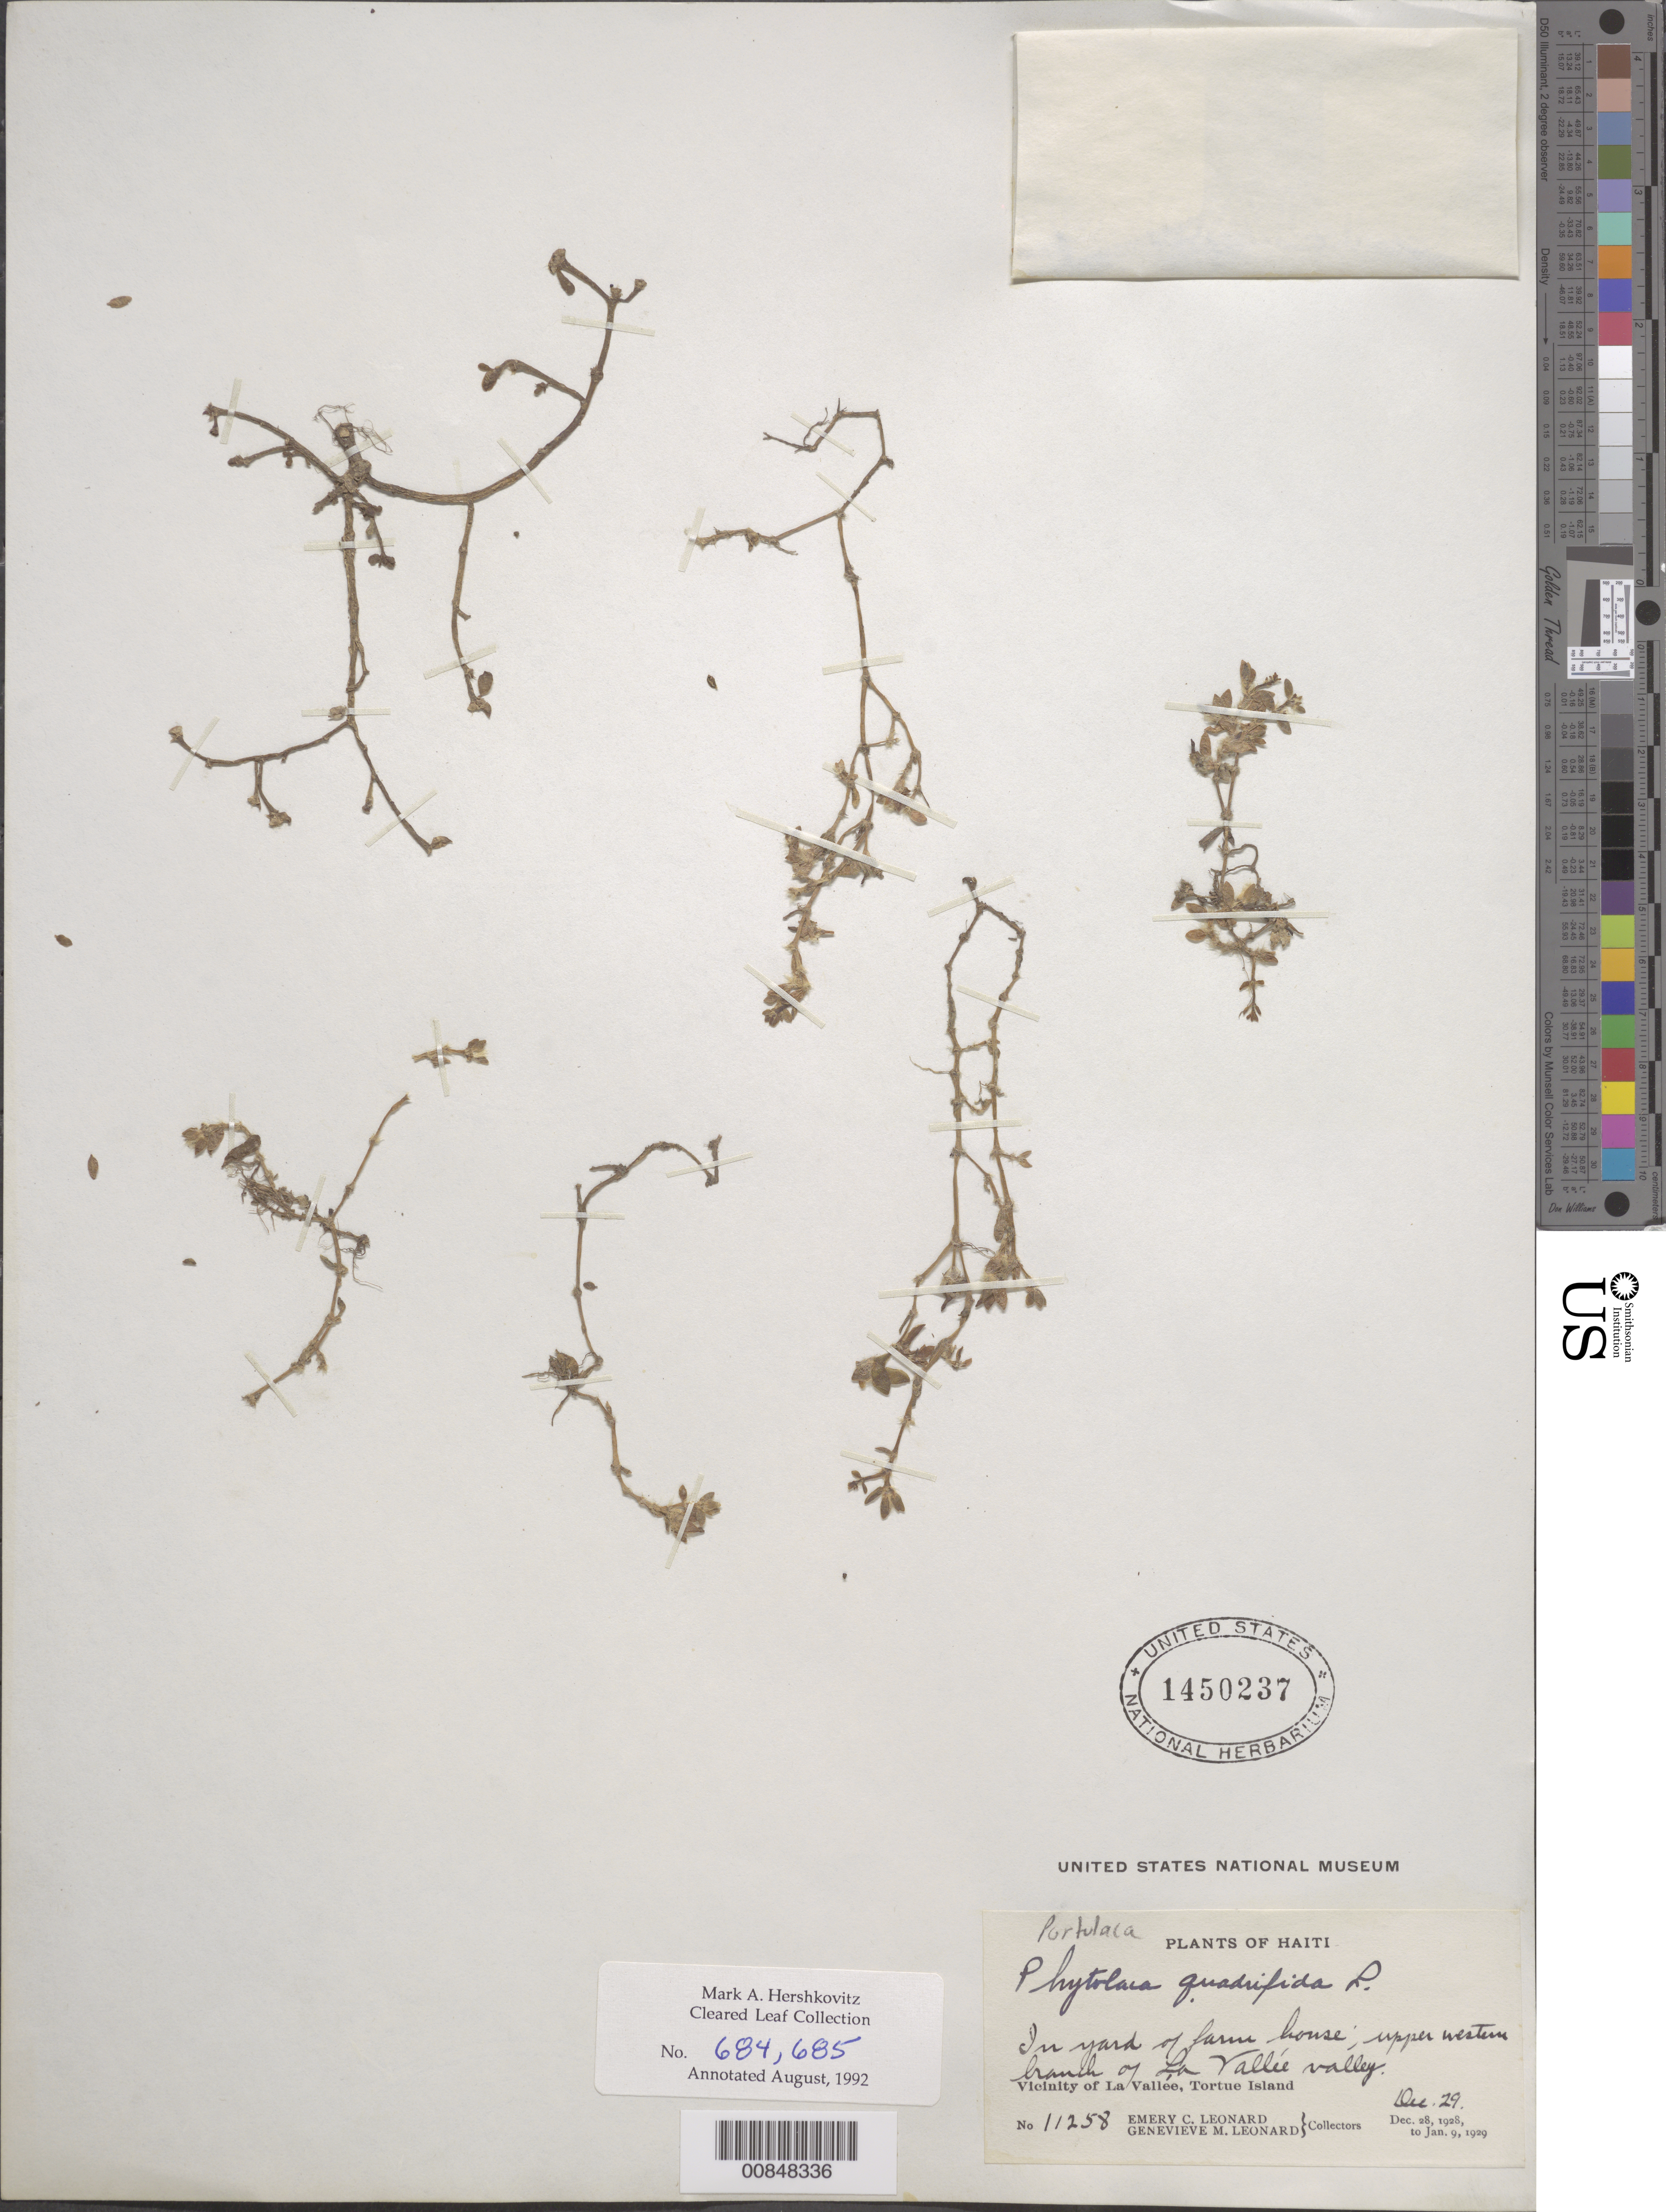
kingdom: Plantae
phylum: Tracheophyta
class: Magnoliopsida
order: Caryophyllales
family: Portulacaceae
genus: Portulaca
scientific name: Portulaca quadrifida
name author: L.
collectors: E. C. Leonard & G. M. Leonard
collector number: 11258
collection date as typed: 29 Dec 1928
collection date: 1928-12-29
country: Haiti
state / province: Nord-Óuest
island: Île de la Tortue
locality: Vicinity of La Vallée, Tortue Island. Upper western branch of La Vallée Valley.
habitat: In yard of farm house.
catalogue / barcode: US 1450237